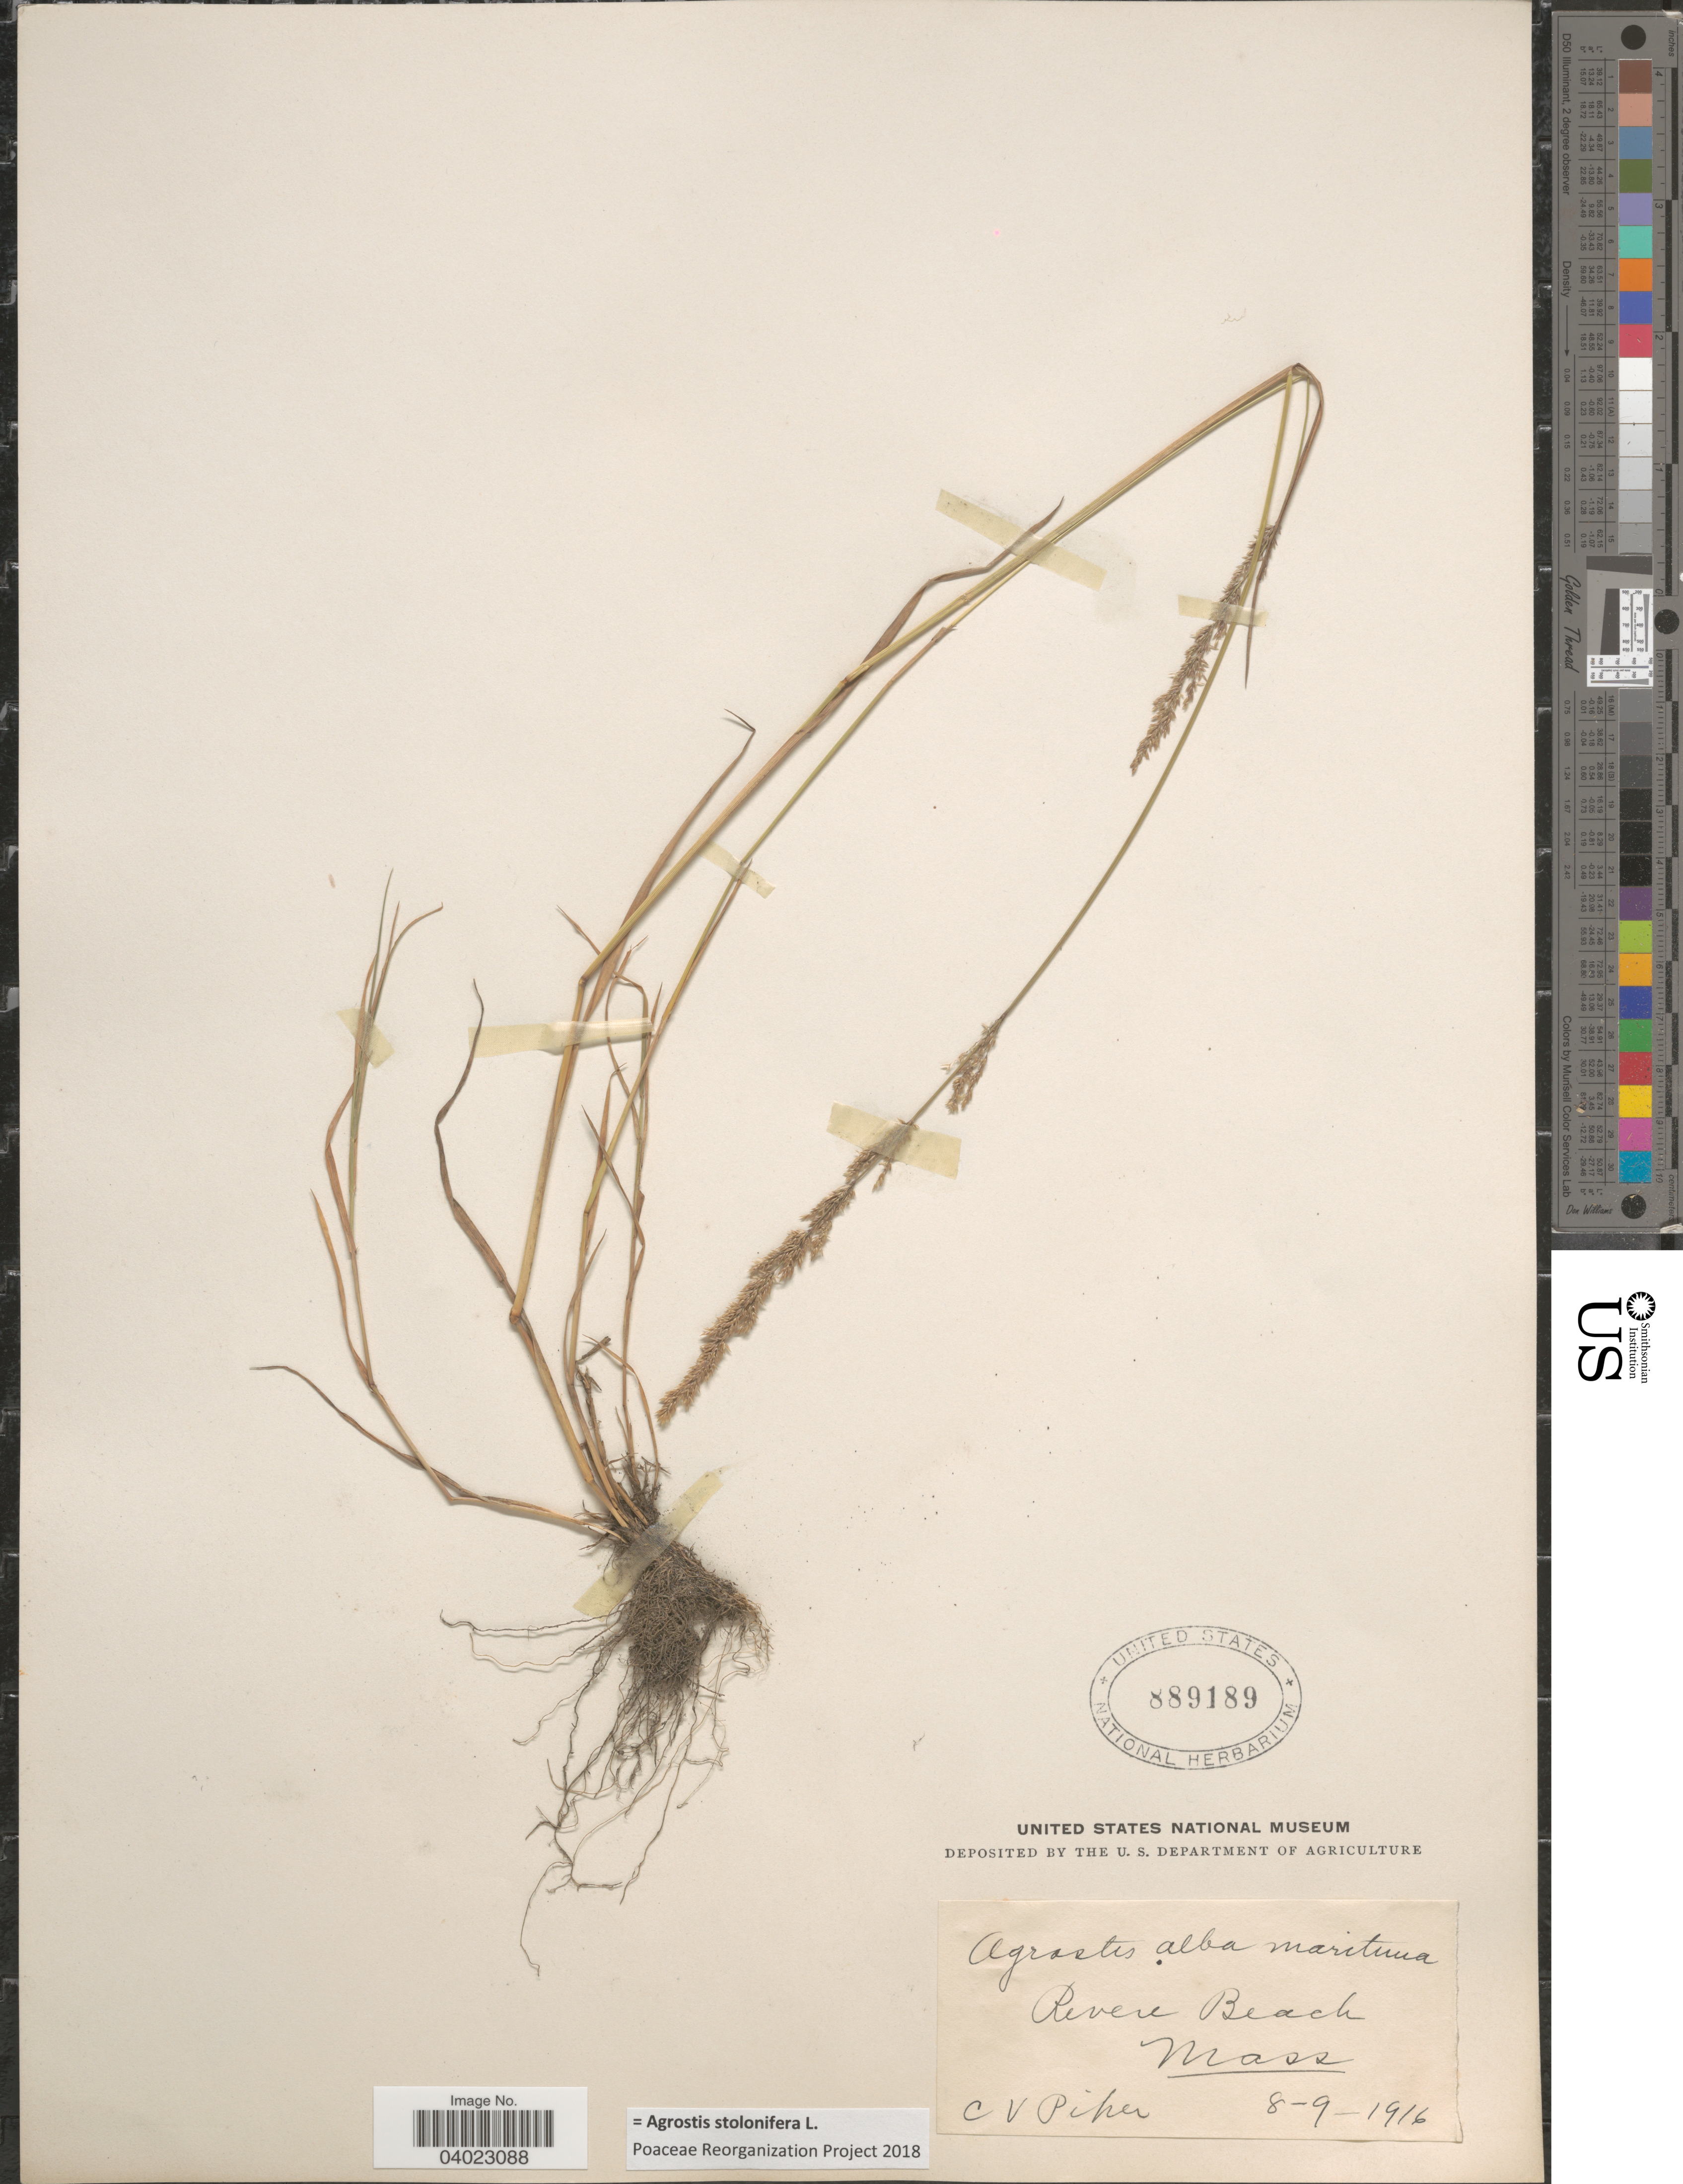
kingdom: Plantae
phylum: Tracheophyta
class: Liliopsida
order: Poales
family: Poaceae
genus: Agrostis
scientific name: Agrostis stolonifera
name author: L.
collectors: C. V. Piper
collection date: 1916-08-09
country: United States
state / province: Massachusetts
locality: Revere Beach.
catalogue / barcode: US 889189